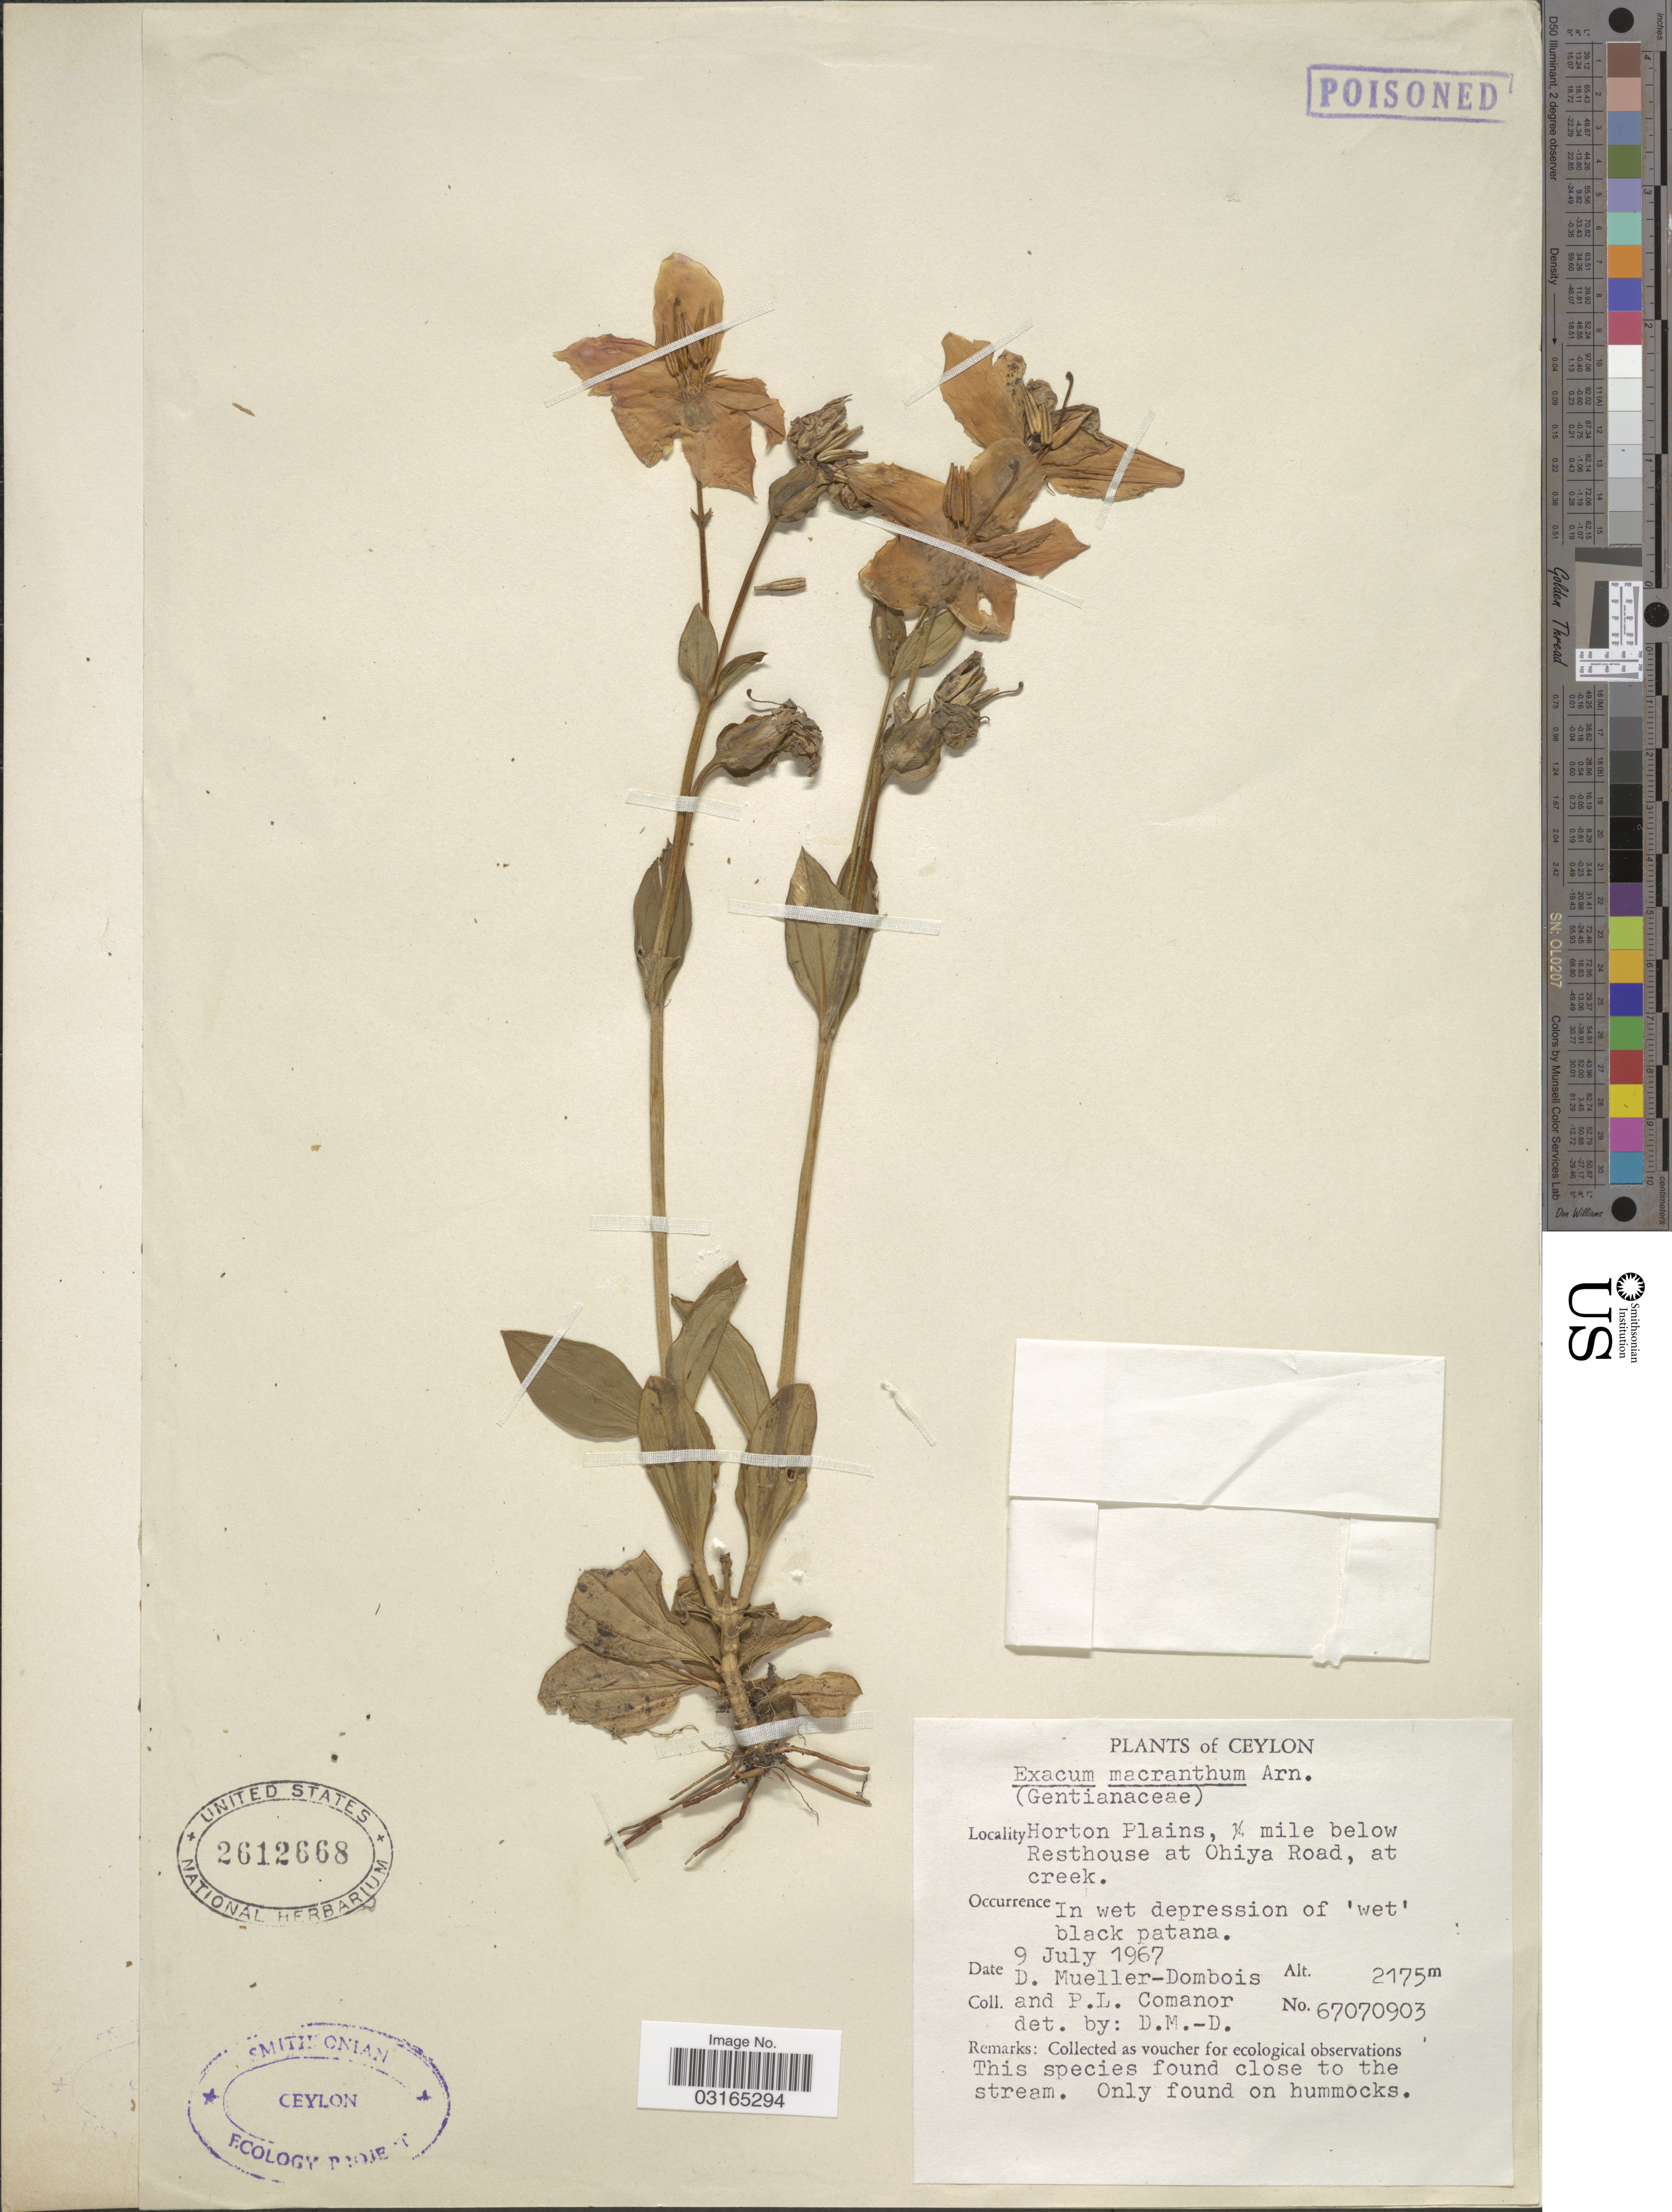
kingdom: Plantae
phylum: Tracheophyta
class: Magnoliopsida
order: Gentianales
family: Gentianaceae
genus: Exacum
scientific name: Exacum macranthum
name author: Arn. ex Griseb.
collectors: D. Mueller-Dombois & P. Comanor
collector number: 67070903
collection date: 1967-07-09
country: Sri Lanka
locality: Ceylon. Horton Plains, 1/4 mile below Resthouse at Ohiya Road, at creek.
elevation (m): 2175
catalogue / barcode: US 2612668